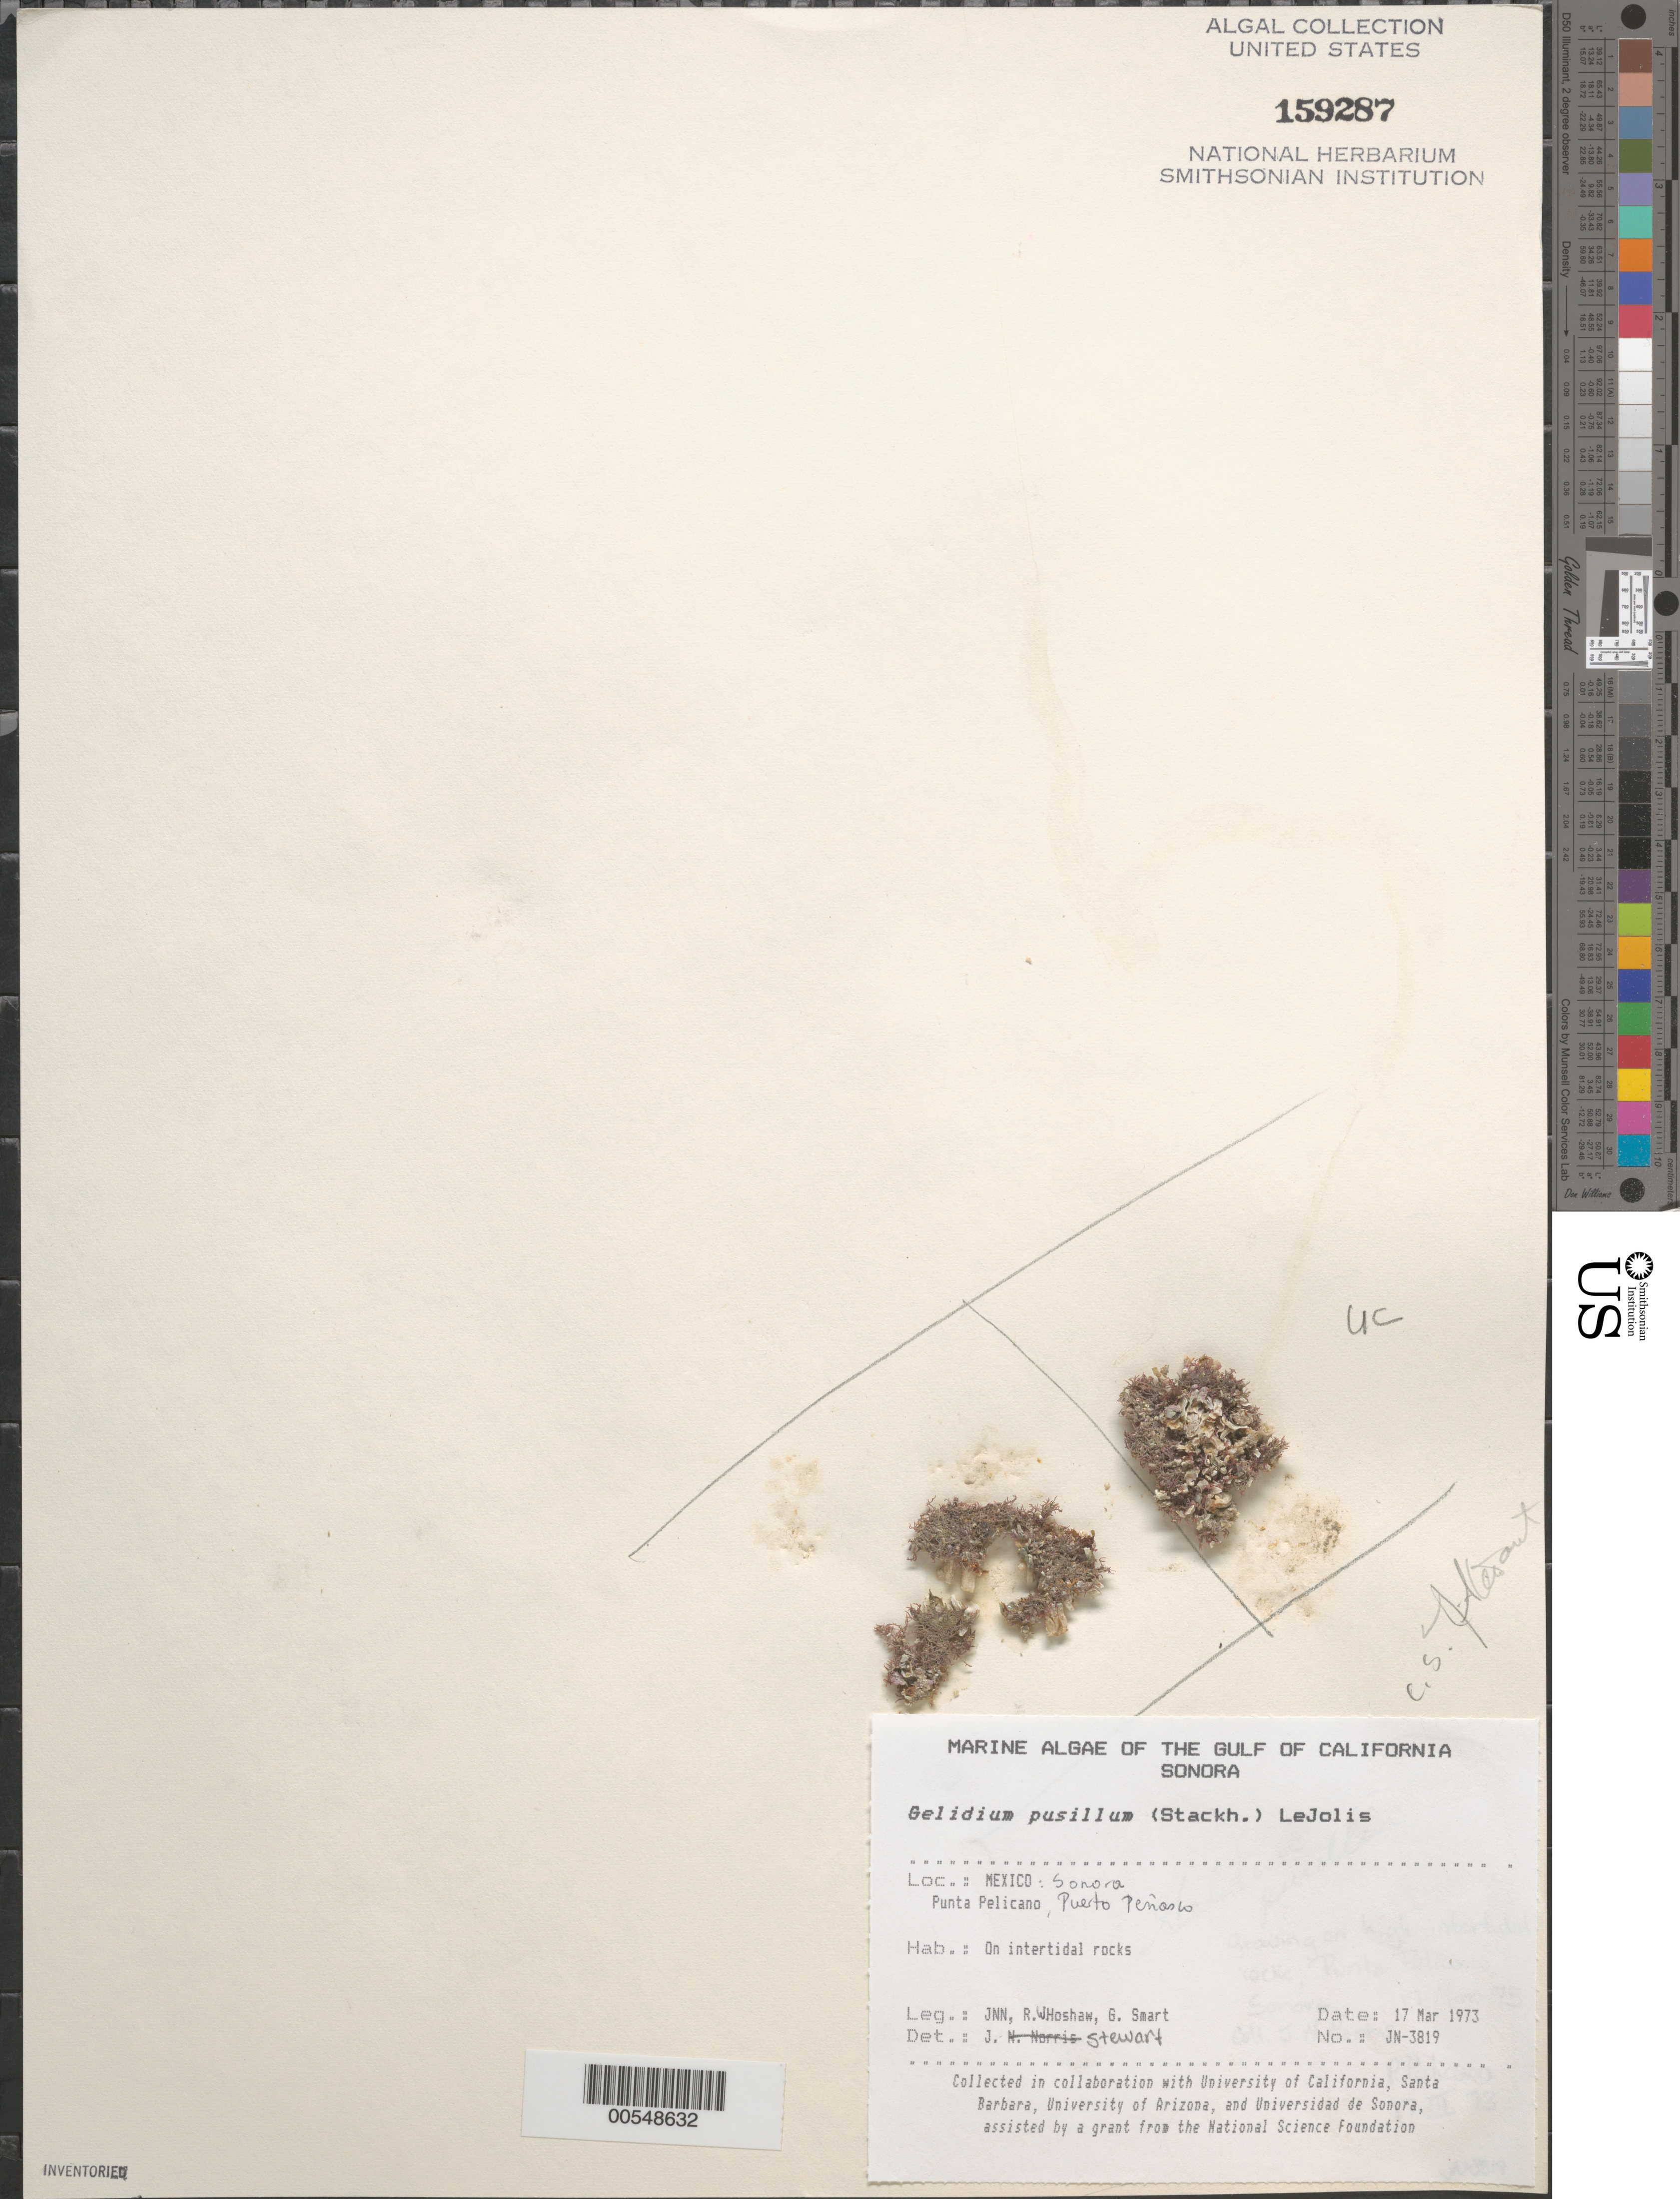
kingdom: Plantae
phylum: Rhodophyta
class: Florideophyceae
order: Gelidiales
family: Gelidiaceae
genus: Gelidium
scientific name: Gelidium pusillum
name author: (Stackh.) Le Jol.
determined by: Stewart, J.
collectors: J. N. Norris, R. Hoshaw & G. Smart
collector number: JN-3819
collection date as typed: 17 Mar 1973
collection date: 1973-03-17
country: Mexico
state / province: Sonora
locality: Punta Pelicano, Puerto Penasco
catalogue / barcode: US 159287